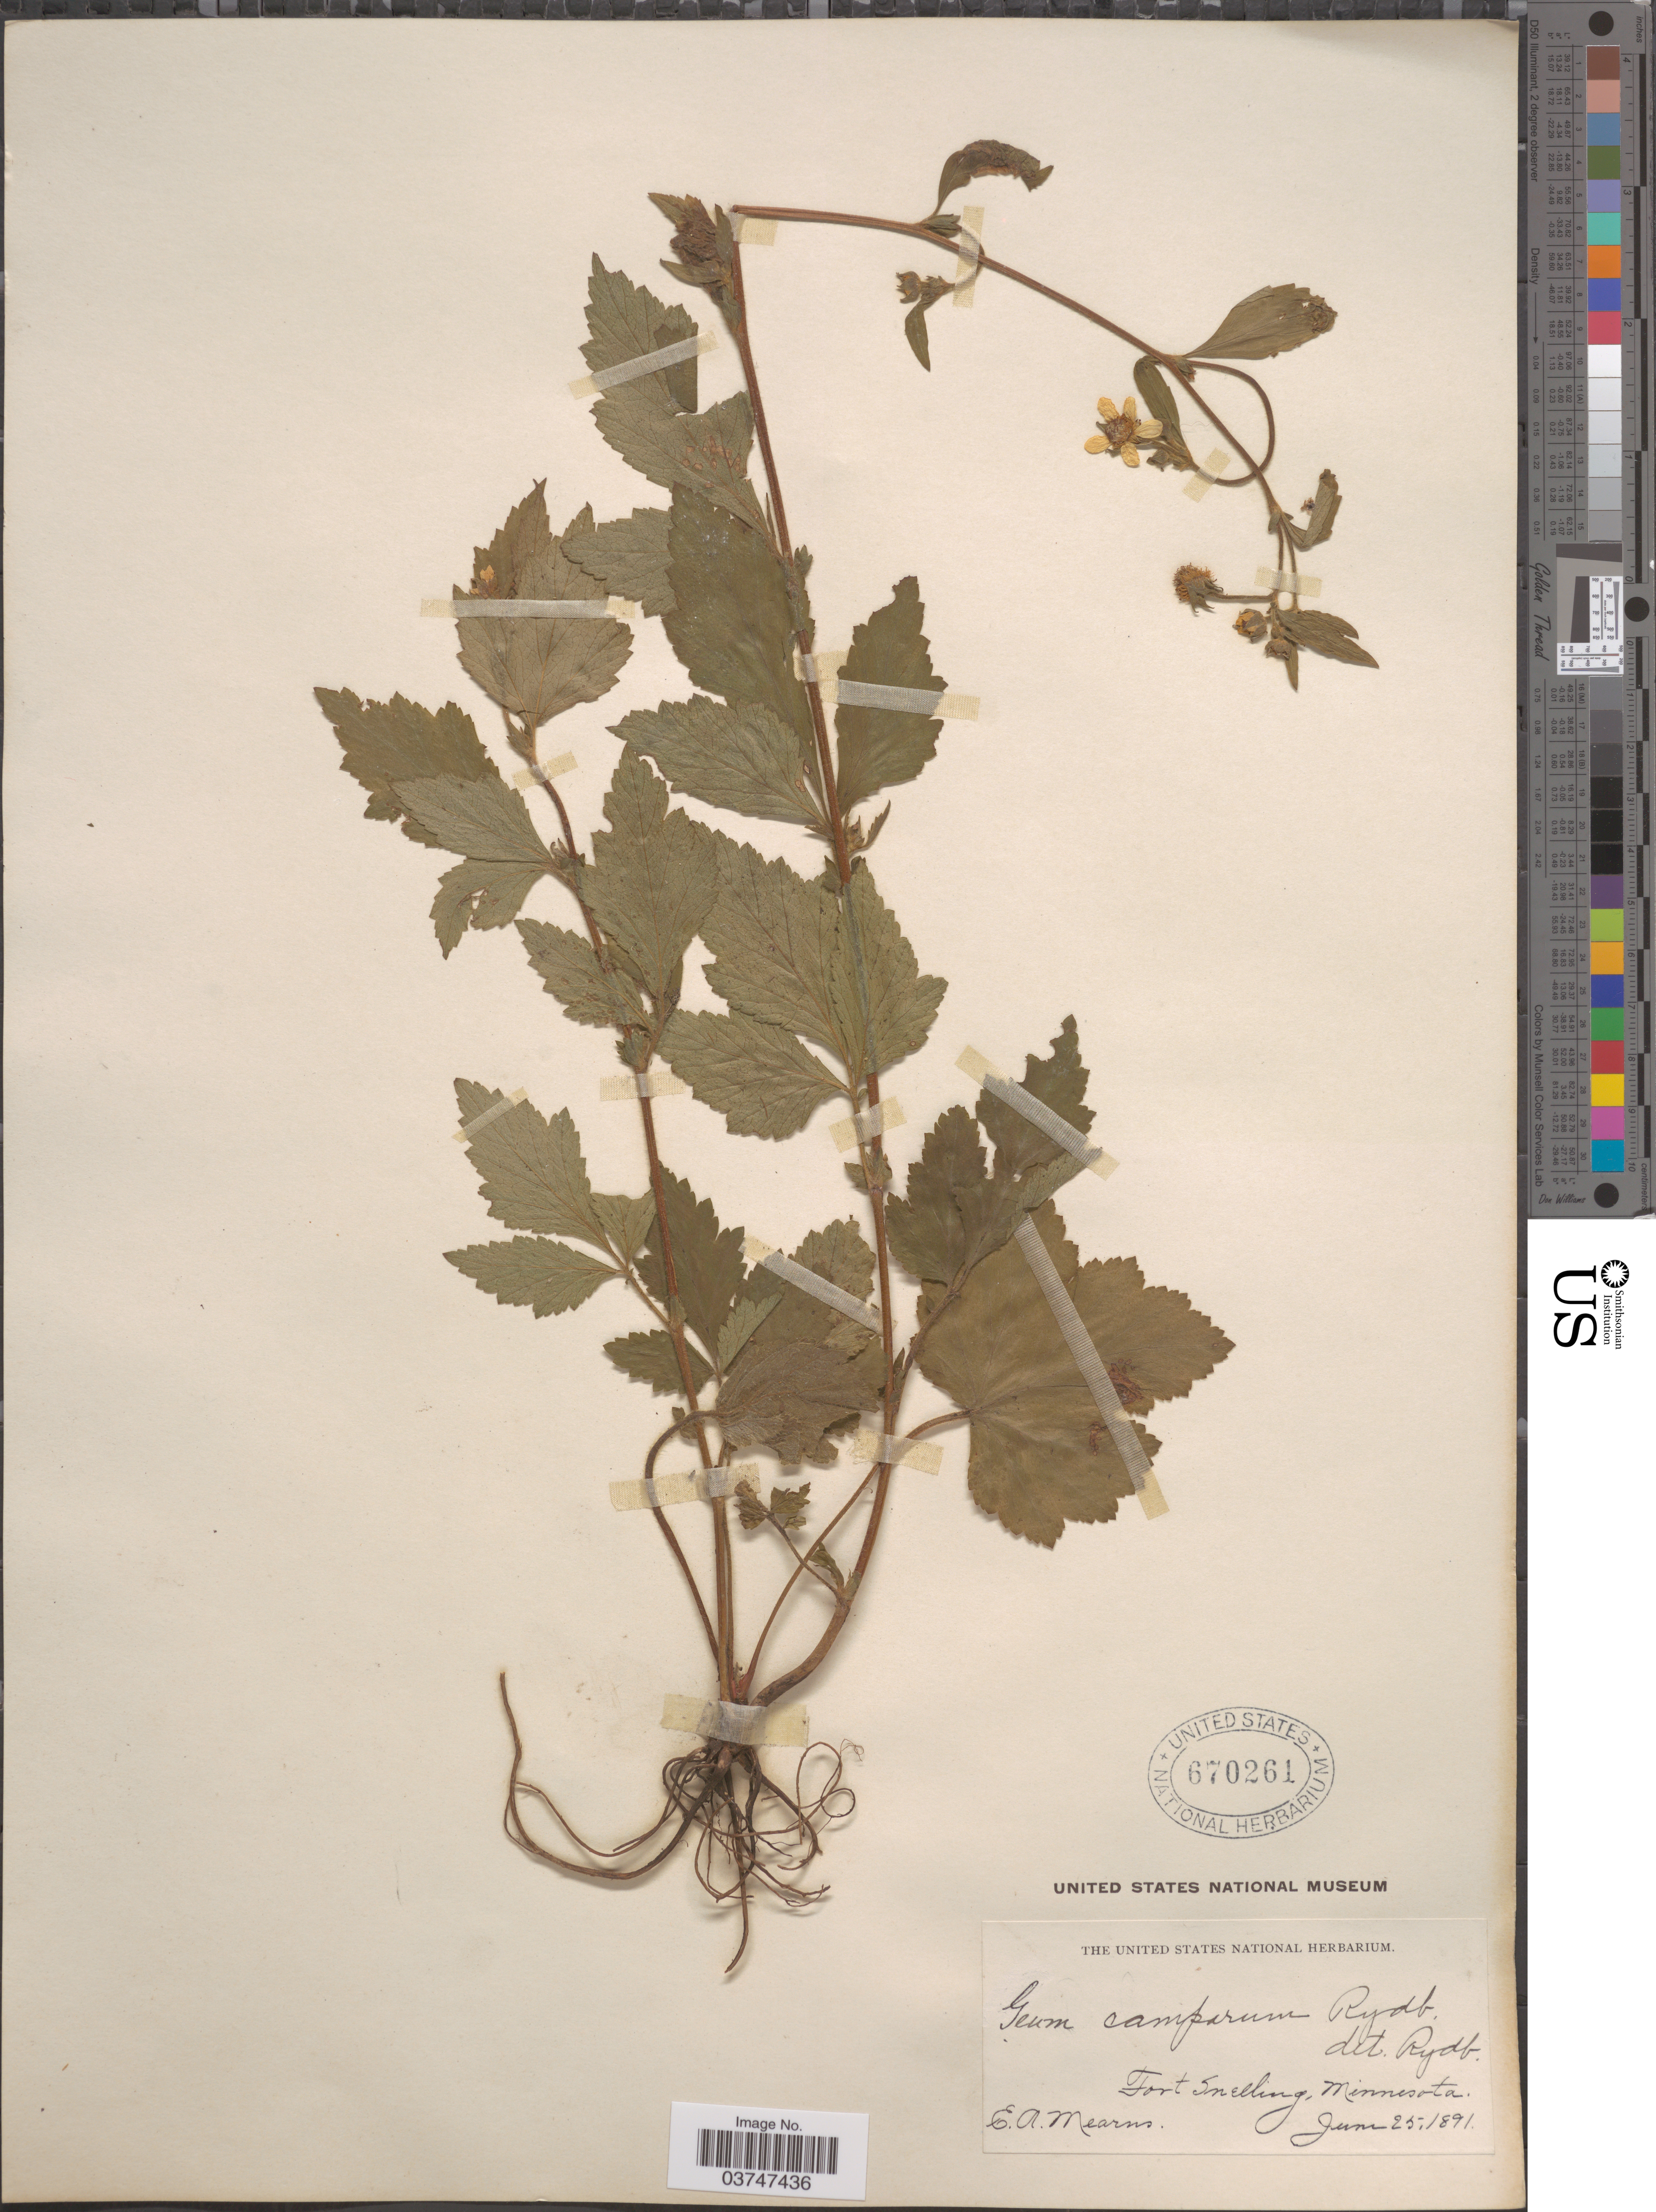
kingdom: Plantae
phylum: Tracheophyta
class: Magnoliopsida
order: Rosales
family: Rosaceae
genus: Geum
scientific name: Geum canadense var. camporum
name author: (Rydb.) Fernald & Weath.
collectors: E. A. Mearns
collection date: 1891-06-25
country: United States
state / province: Minnesota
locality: Fort Snelling.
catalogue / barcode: US 670261